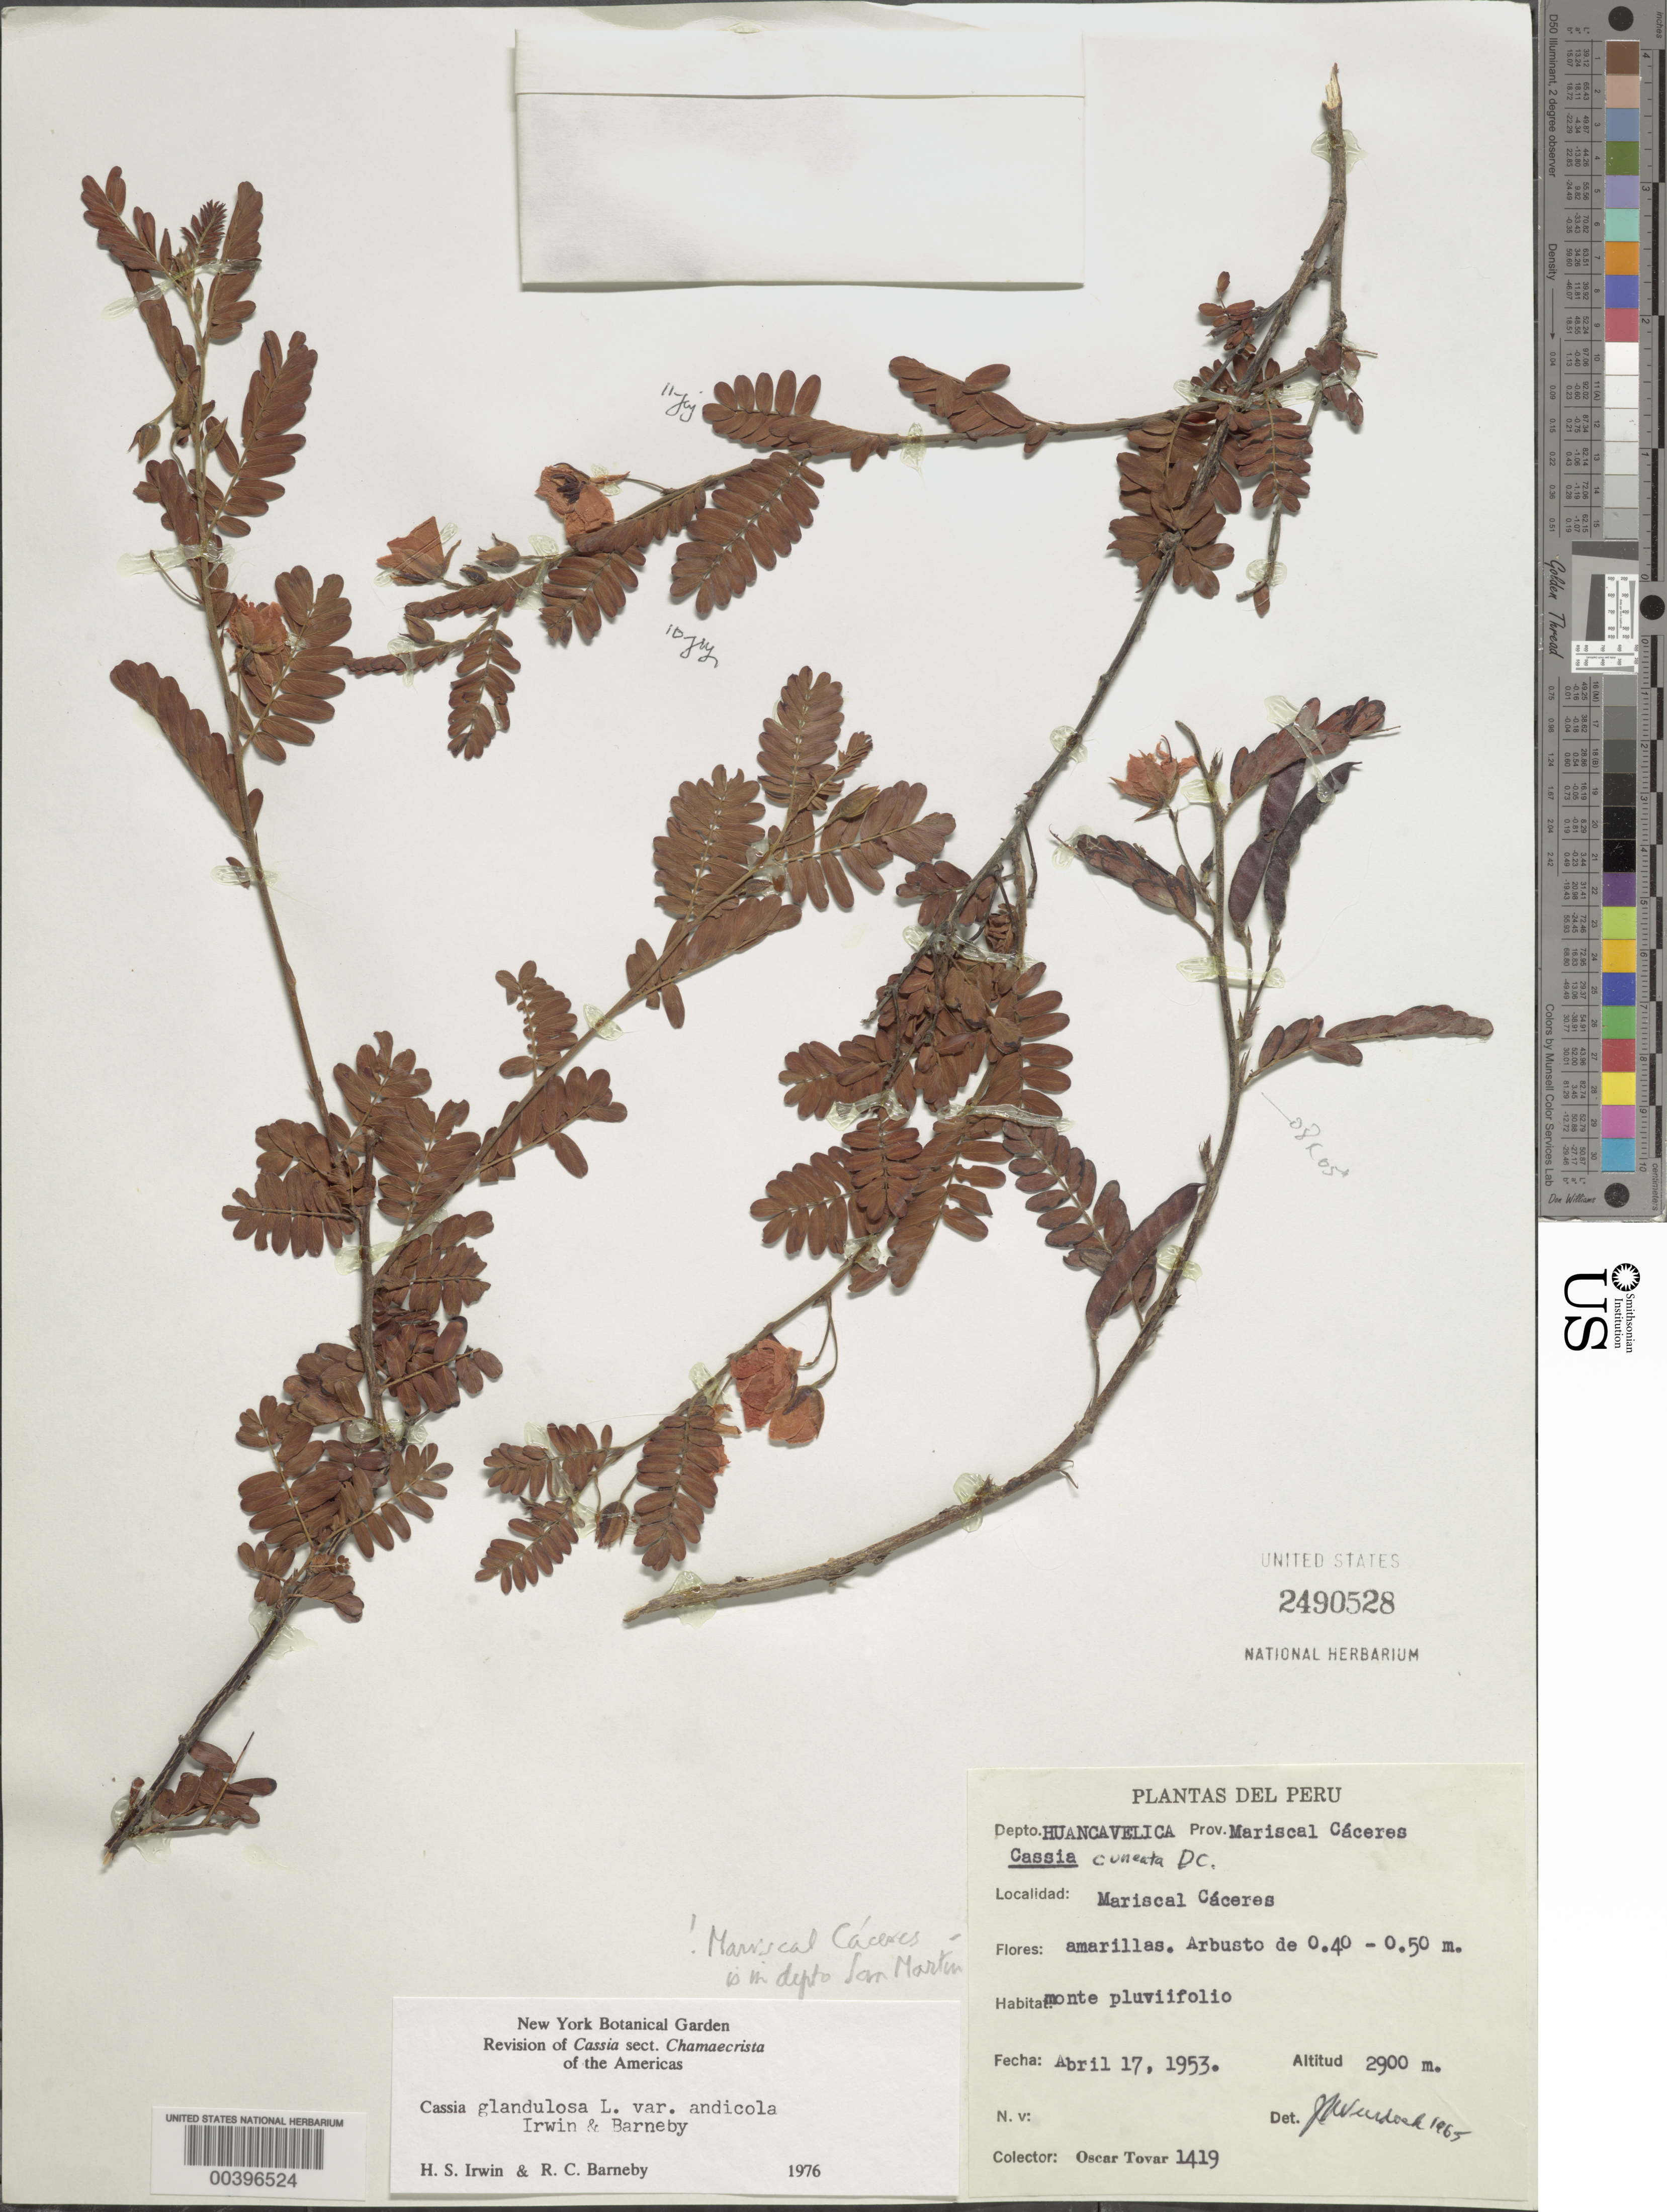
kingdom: Plantae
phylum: Tracheophyta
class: Magnoliopsida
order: Fabales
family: Fabaceae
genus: Chamaecrista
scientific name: Chamaecrista glandulosa var. andicola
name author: H.S. Irwin & Barneby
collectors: Ó. Tovar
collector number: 1419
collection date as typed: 17 Apr 1953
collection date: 1953-04-17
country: Peru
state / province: San Martín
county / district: Mariscal Cáceres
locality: Mariscal caceres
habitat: Monte pluviifolio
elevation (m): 2900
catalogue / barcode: US 2490528